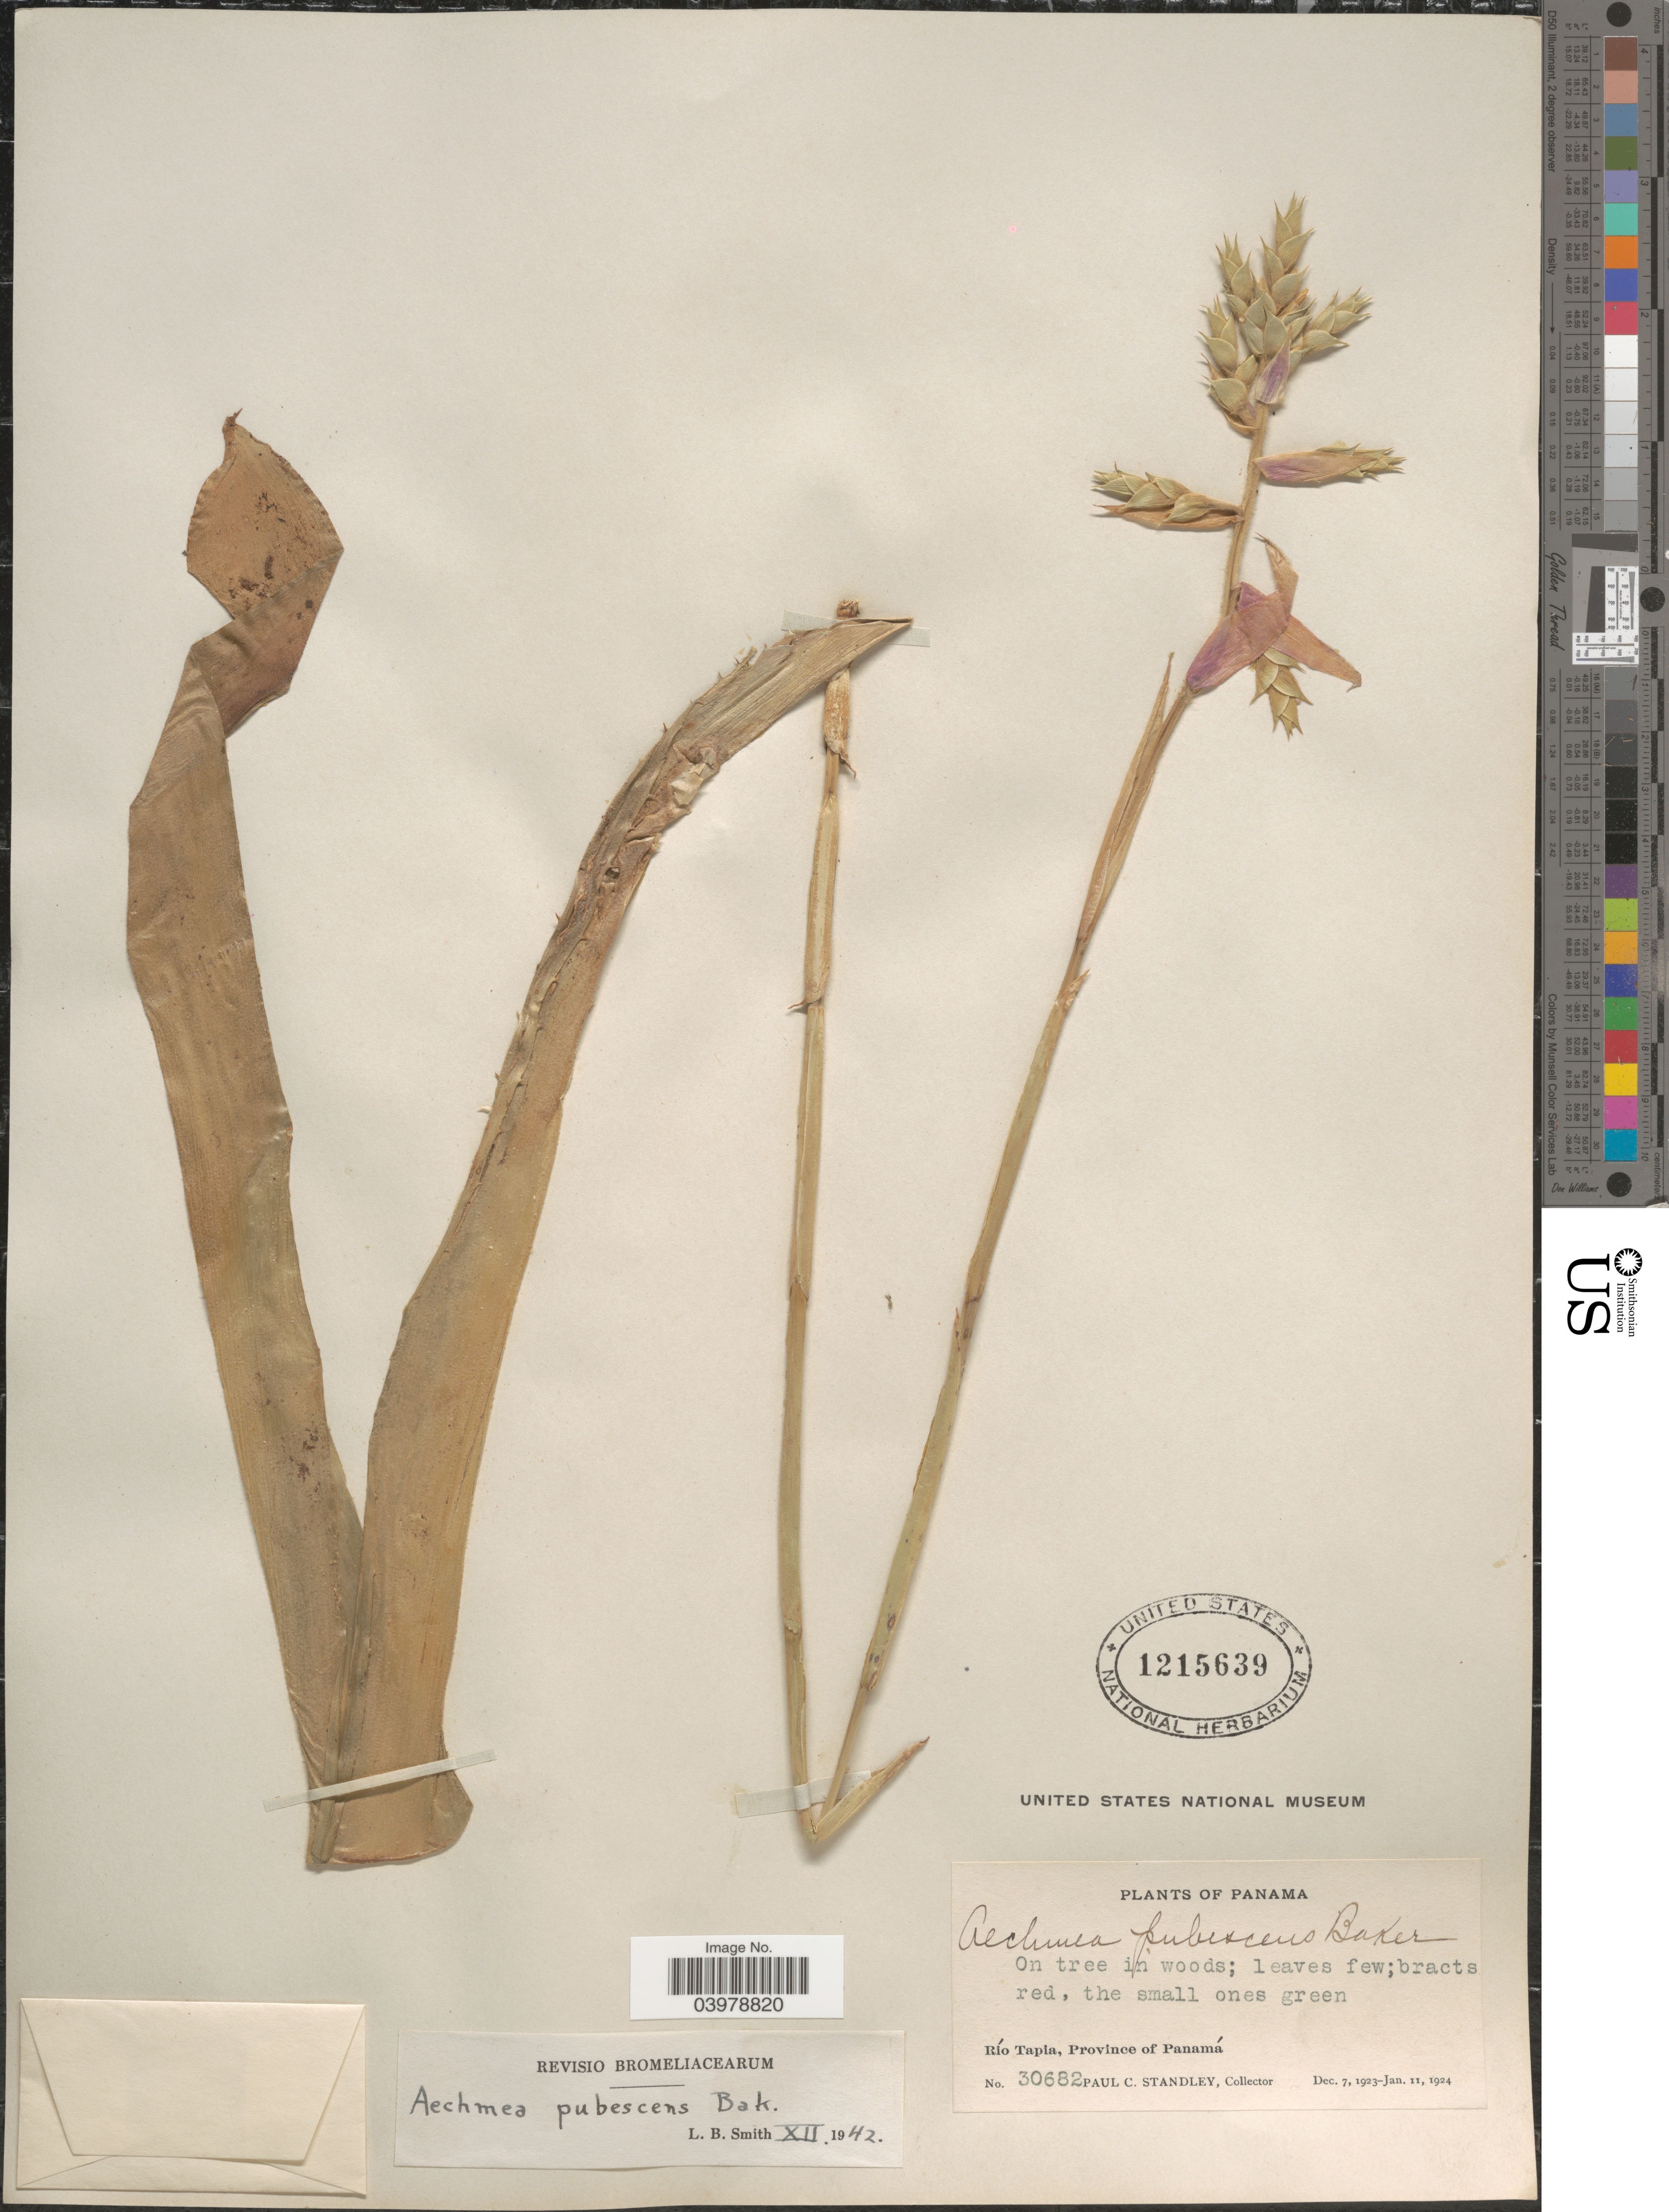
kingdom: Plantae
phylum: Tracheophyta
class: Liliopsida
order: Poales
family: Bromeliaceae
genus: Aechmea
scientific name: Aechmea pubescens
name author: Baker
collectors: P. C. Standley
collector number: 30682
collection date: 1923-12-07/1924-01-11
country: Panama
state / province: Panamá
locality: Río Tapia.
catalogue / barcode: US 1215639